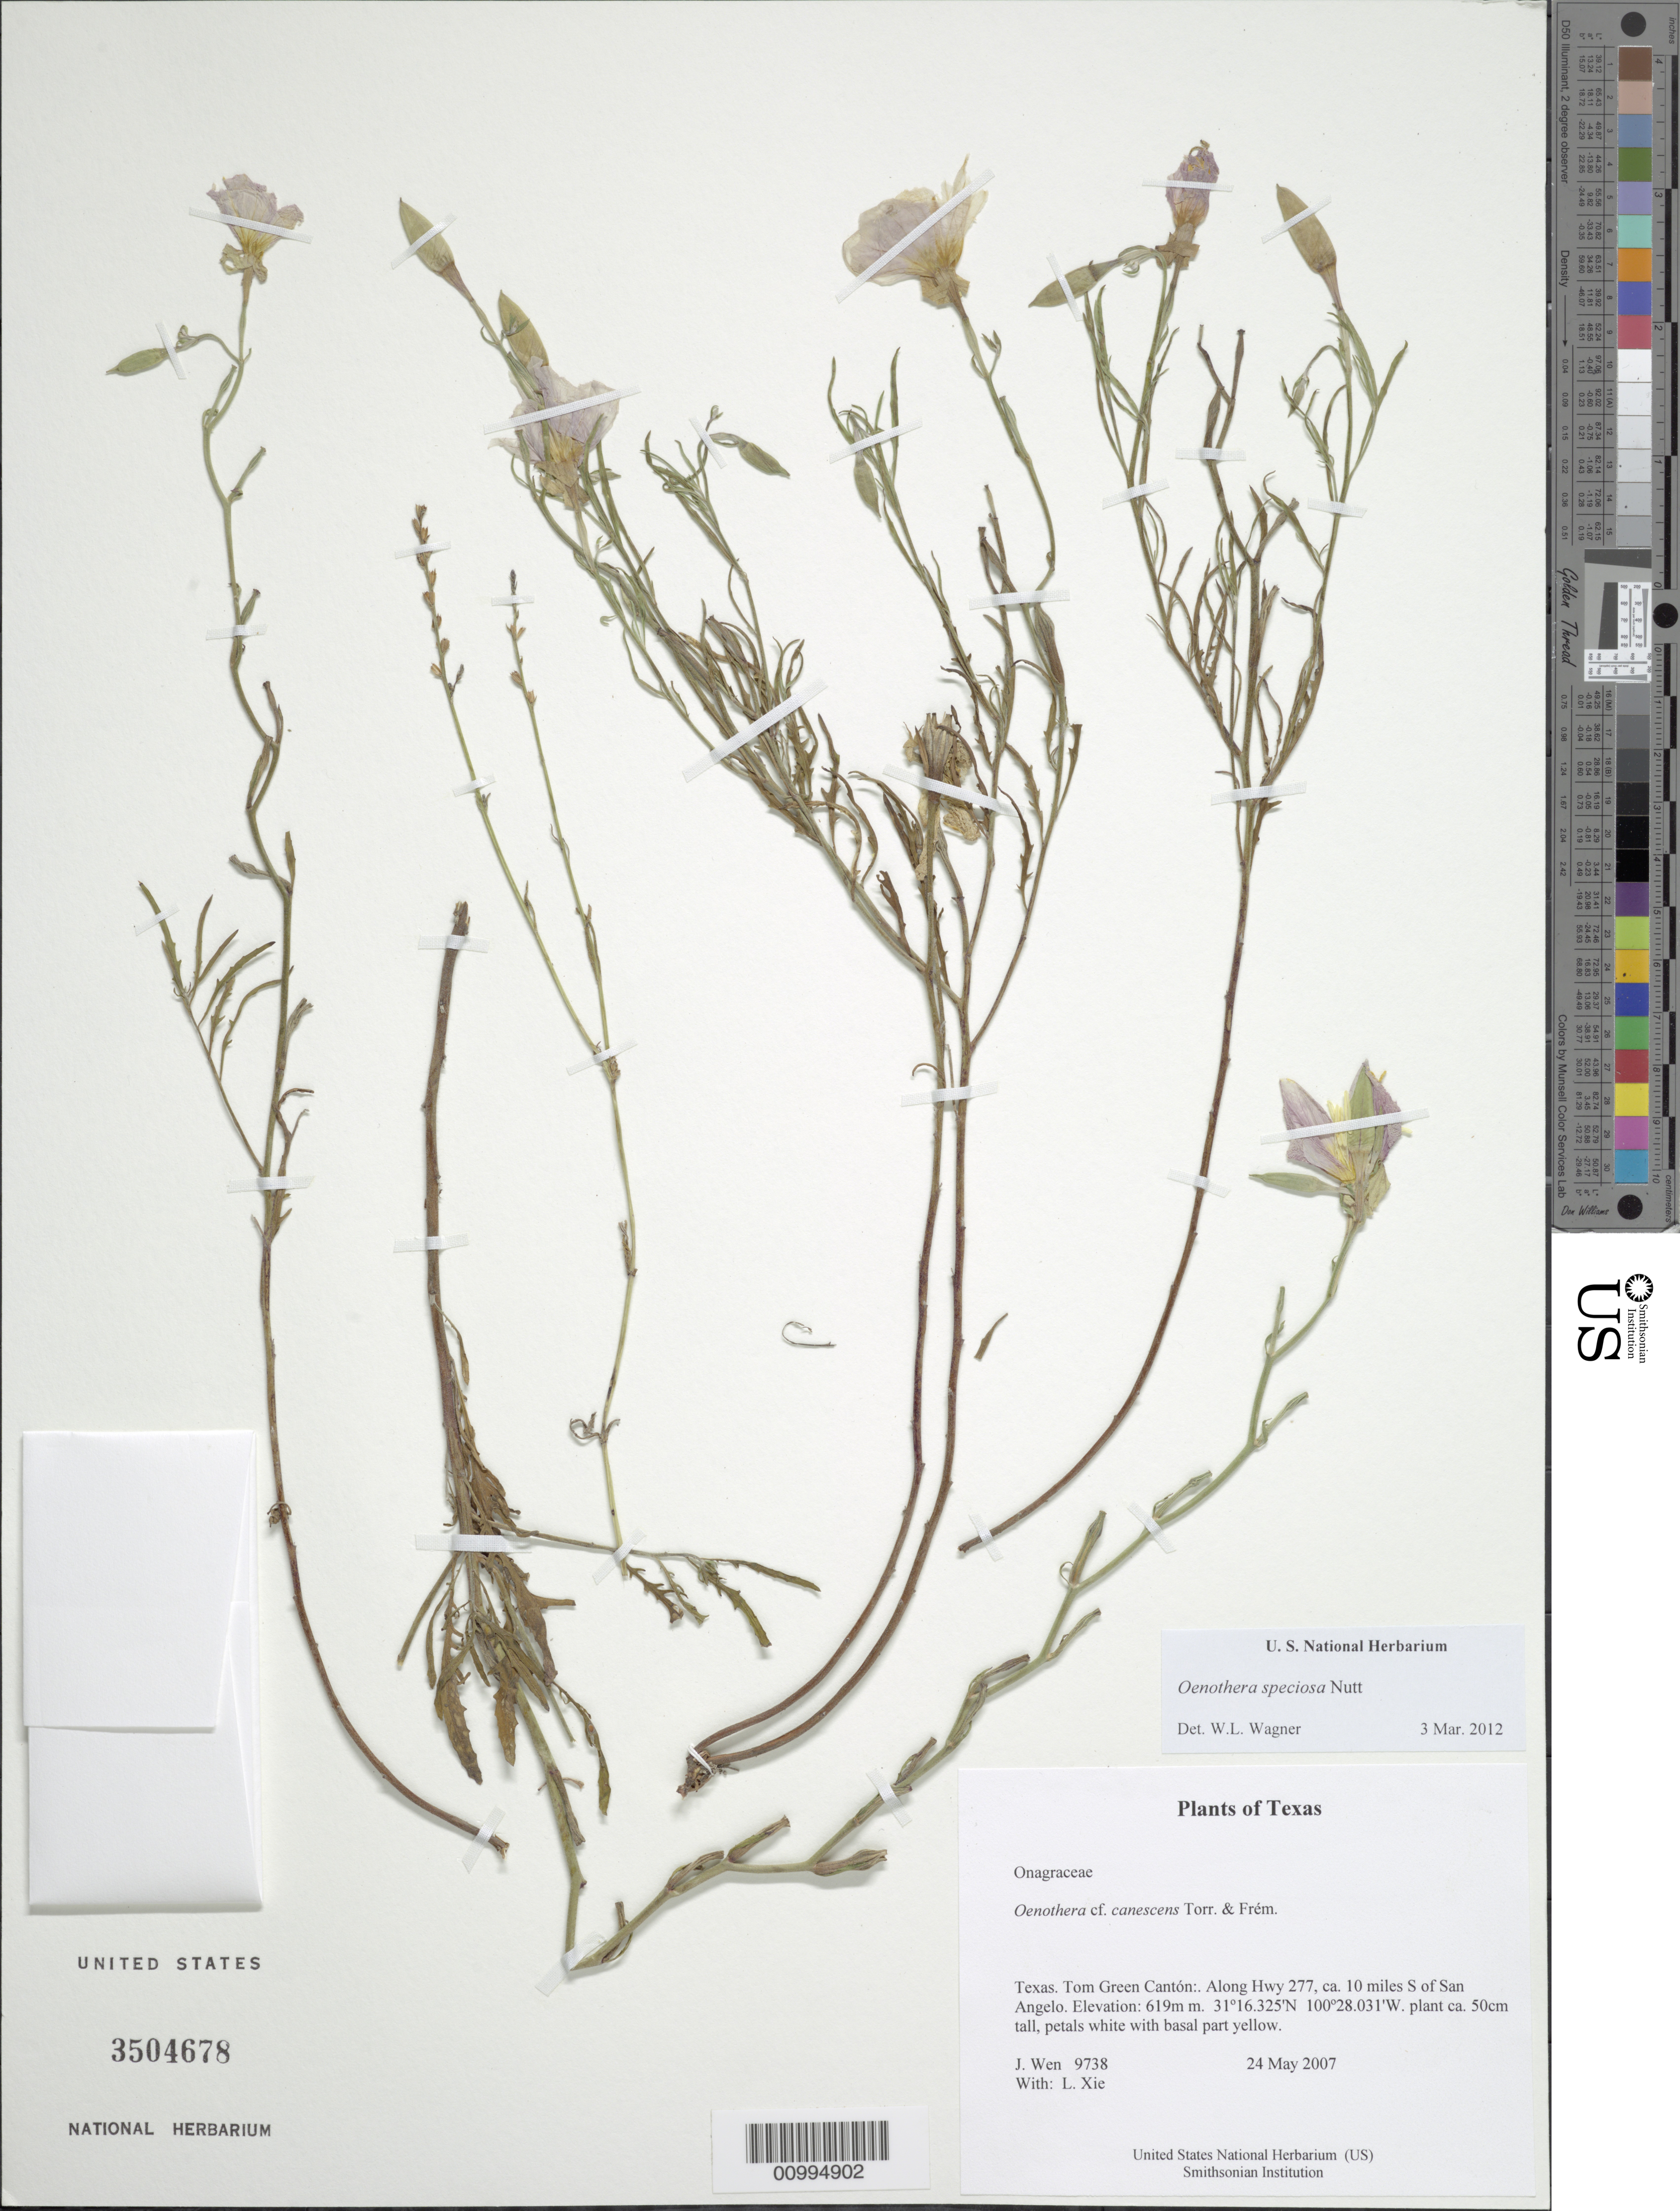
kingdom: Plantae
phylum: Tracheophyta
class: Magnoliopsida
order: Myrtales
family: Onagraceae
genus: Oenothera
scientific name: Oenothera speciosa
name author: Nutt.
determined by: Wagner, W. L., (BOT), Smithsonian Institution - National Museum of Natural History (UNITED STATES)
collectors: J. Wen & L. Xie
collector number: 9738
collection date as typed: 24 May 2007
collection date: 2007-05-24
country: United States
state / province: Texas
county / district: Tom Green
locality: Along Hwy 277, ca. 10 miles S of San Angelo.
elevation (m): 619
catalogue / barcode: US 3504678